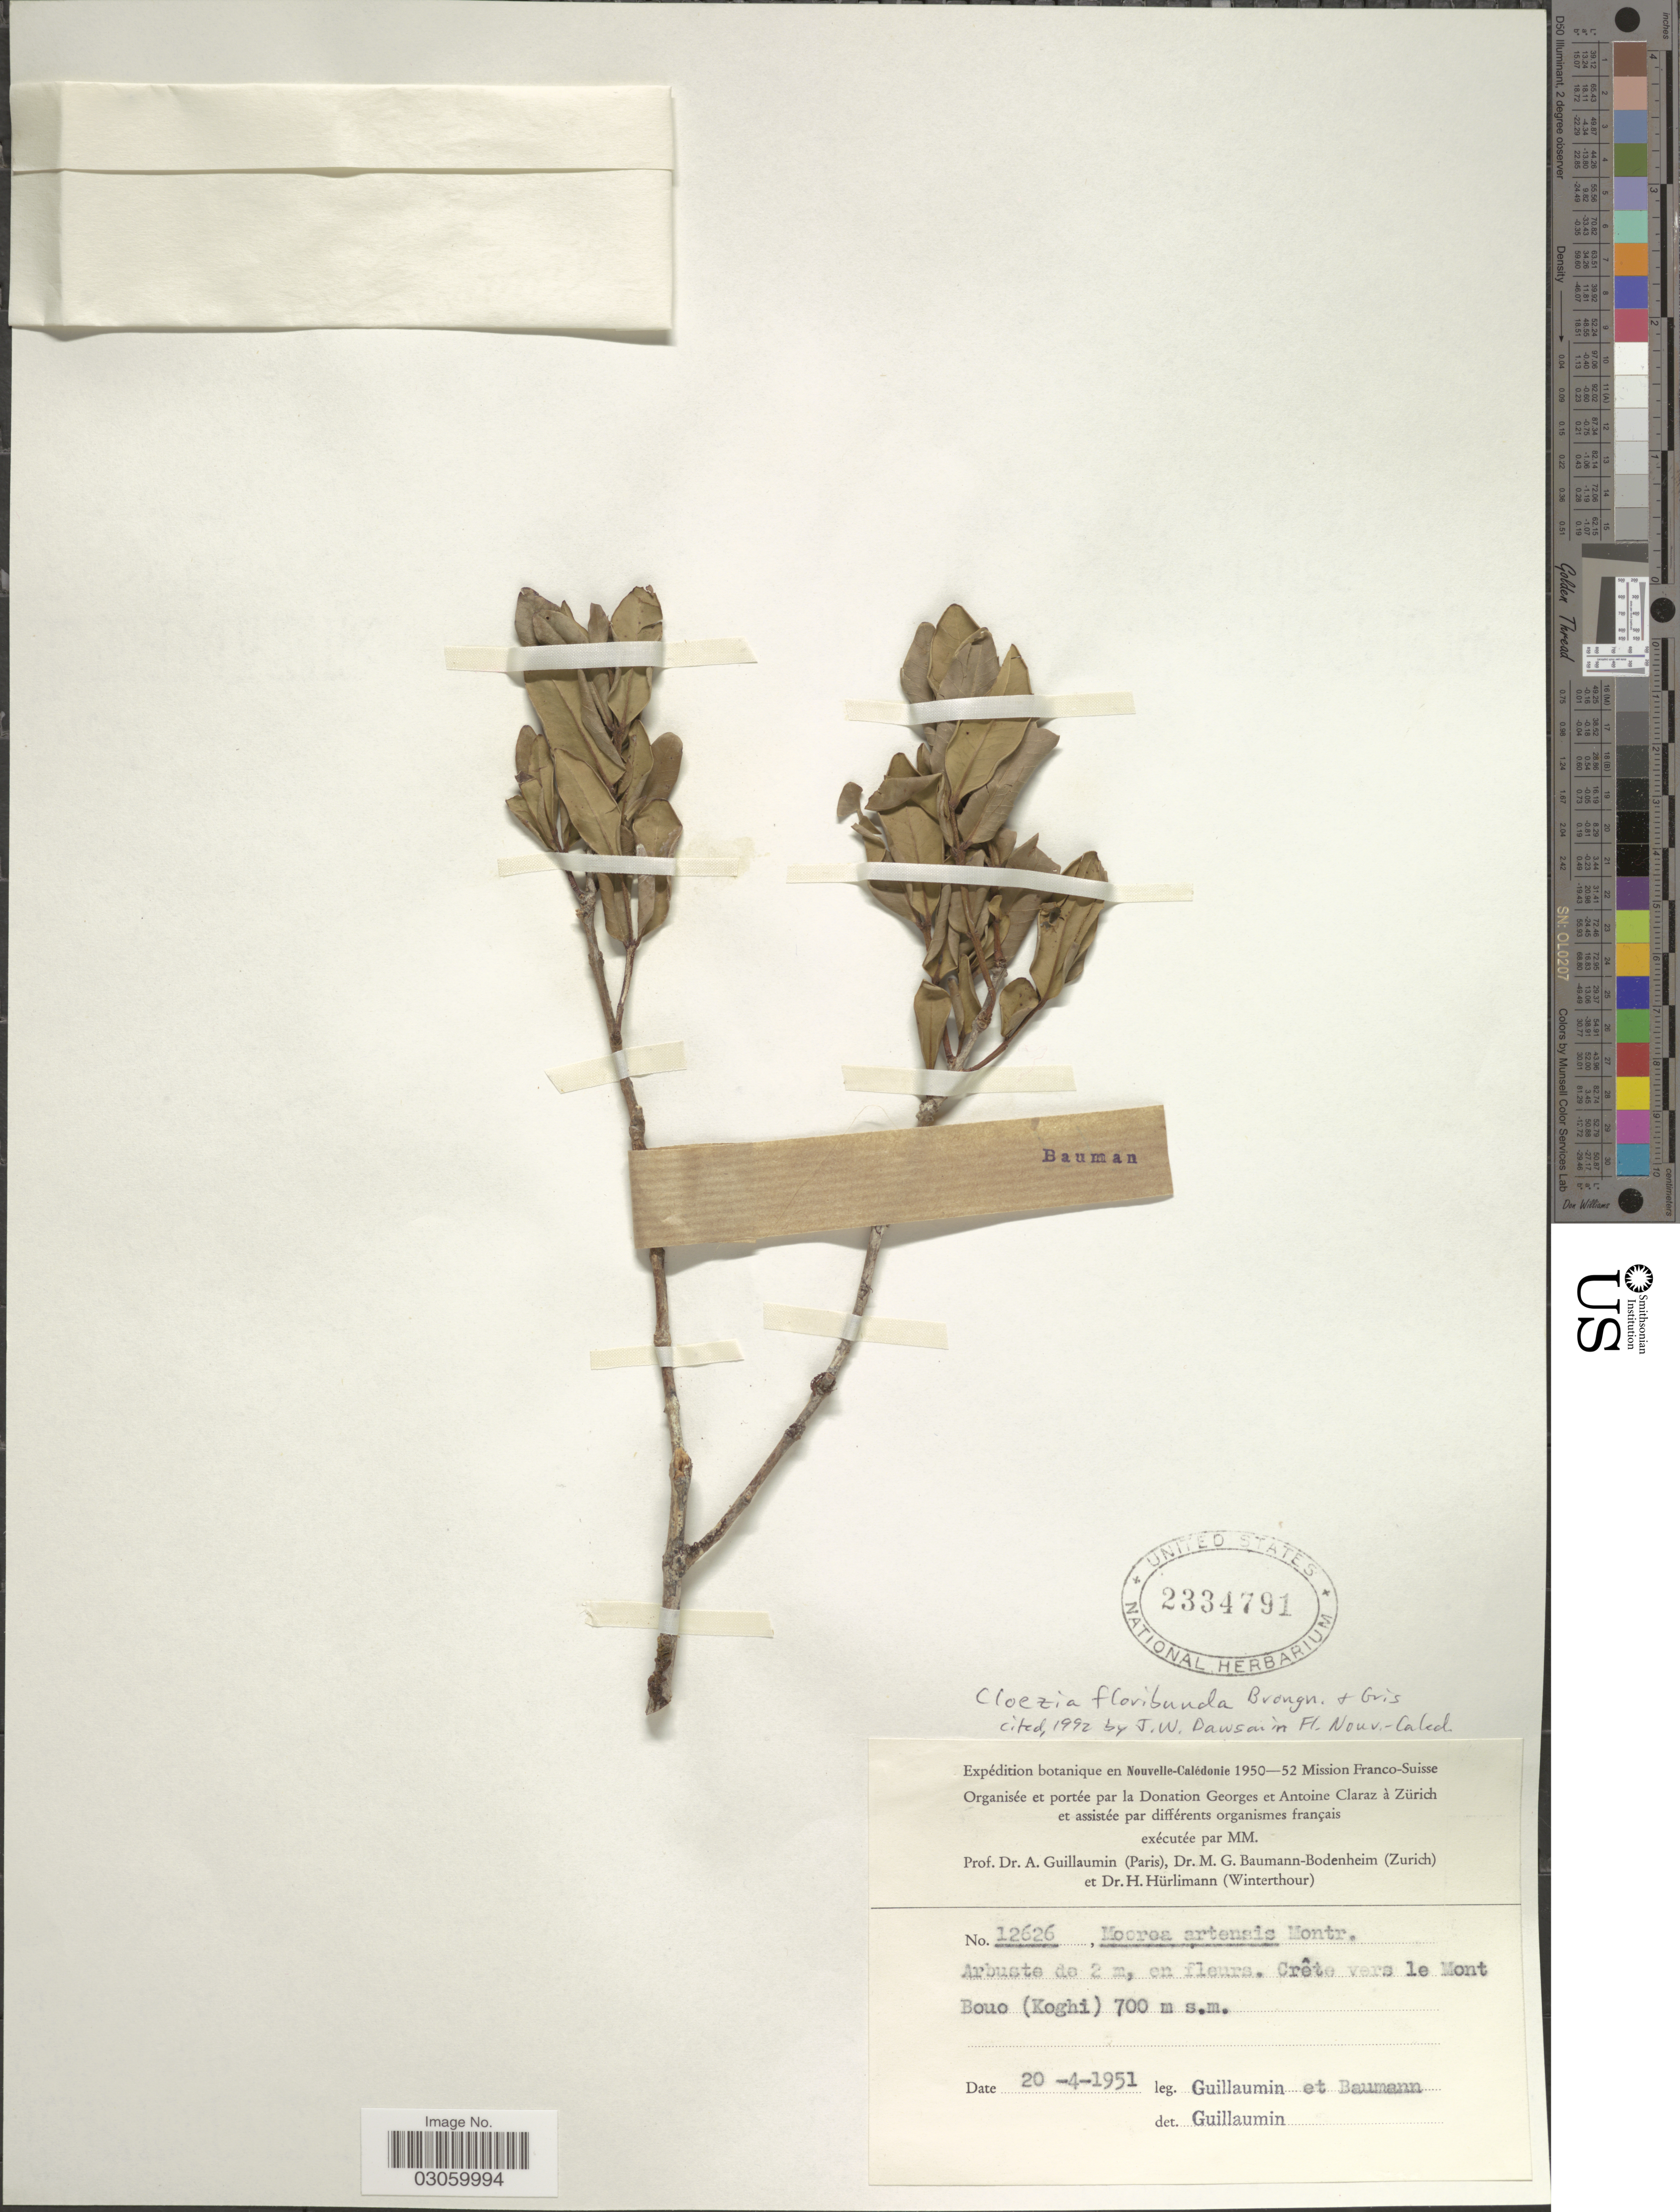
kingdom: Plantae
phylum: Tracheophyta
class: Magnoliopsida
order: Myrtales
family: Myrtaceae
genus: Cloezia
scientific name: Cloezia floribunda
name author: Brongn. & Gris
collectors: A. Guillaumin & M. G. Baumann-Bodenheim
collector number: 12626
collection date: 1951-04-20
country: New Caledonia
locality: Nouvelle-Calédonie, Crête vers le Mont Bouo (Koghi).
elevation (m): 700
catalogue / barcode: US 2334791